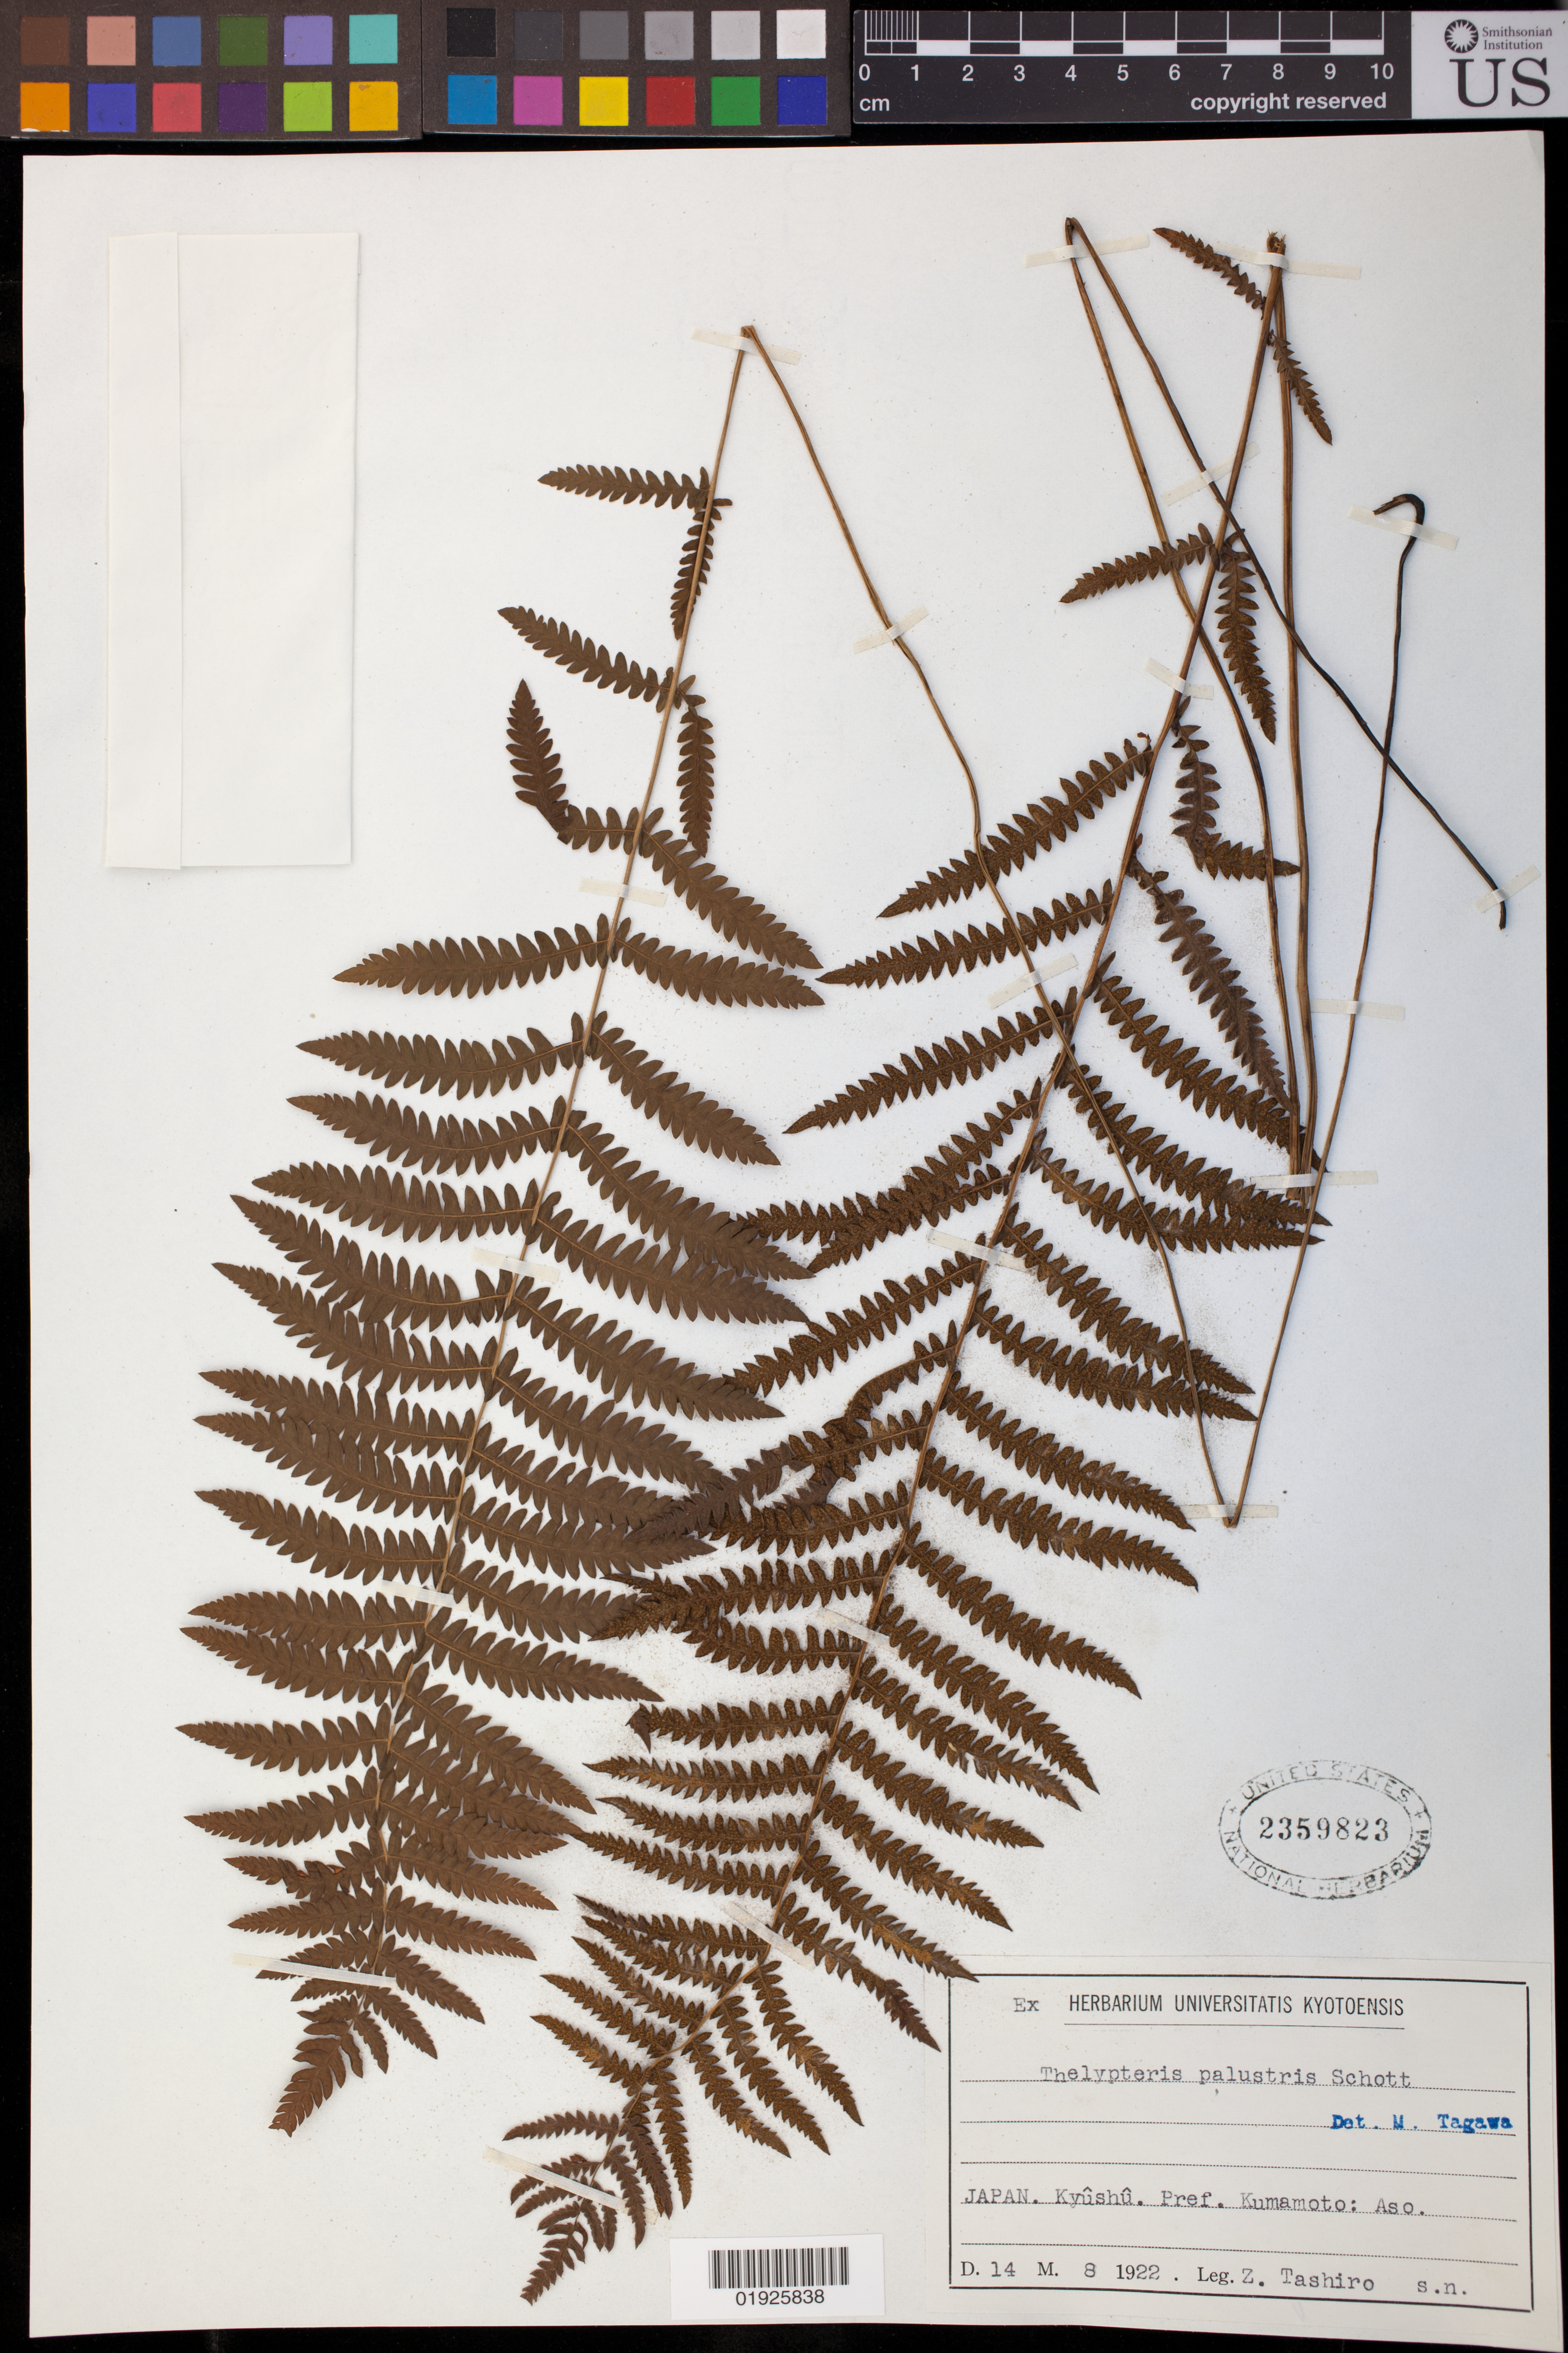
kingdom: Plantae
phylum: Tracheophyta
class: Polypodiopsida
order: Polypodiales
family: Thelypteridaceae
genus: Thelypteris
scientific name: Thelypteris palustris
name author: (Salisb.) Schott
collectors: Z. Tashiro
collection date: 1922-08-14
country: Japan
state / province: Kumamoto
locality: Kyushu. Aso.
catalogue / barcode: US 2359823